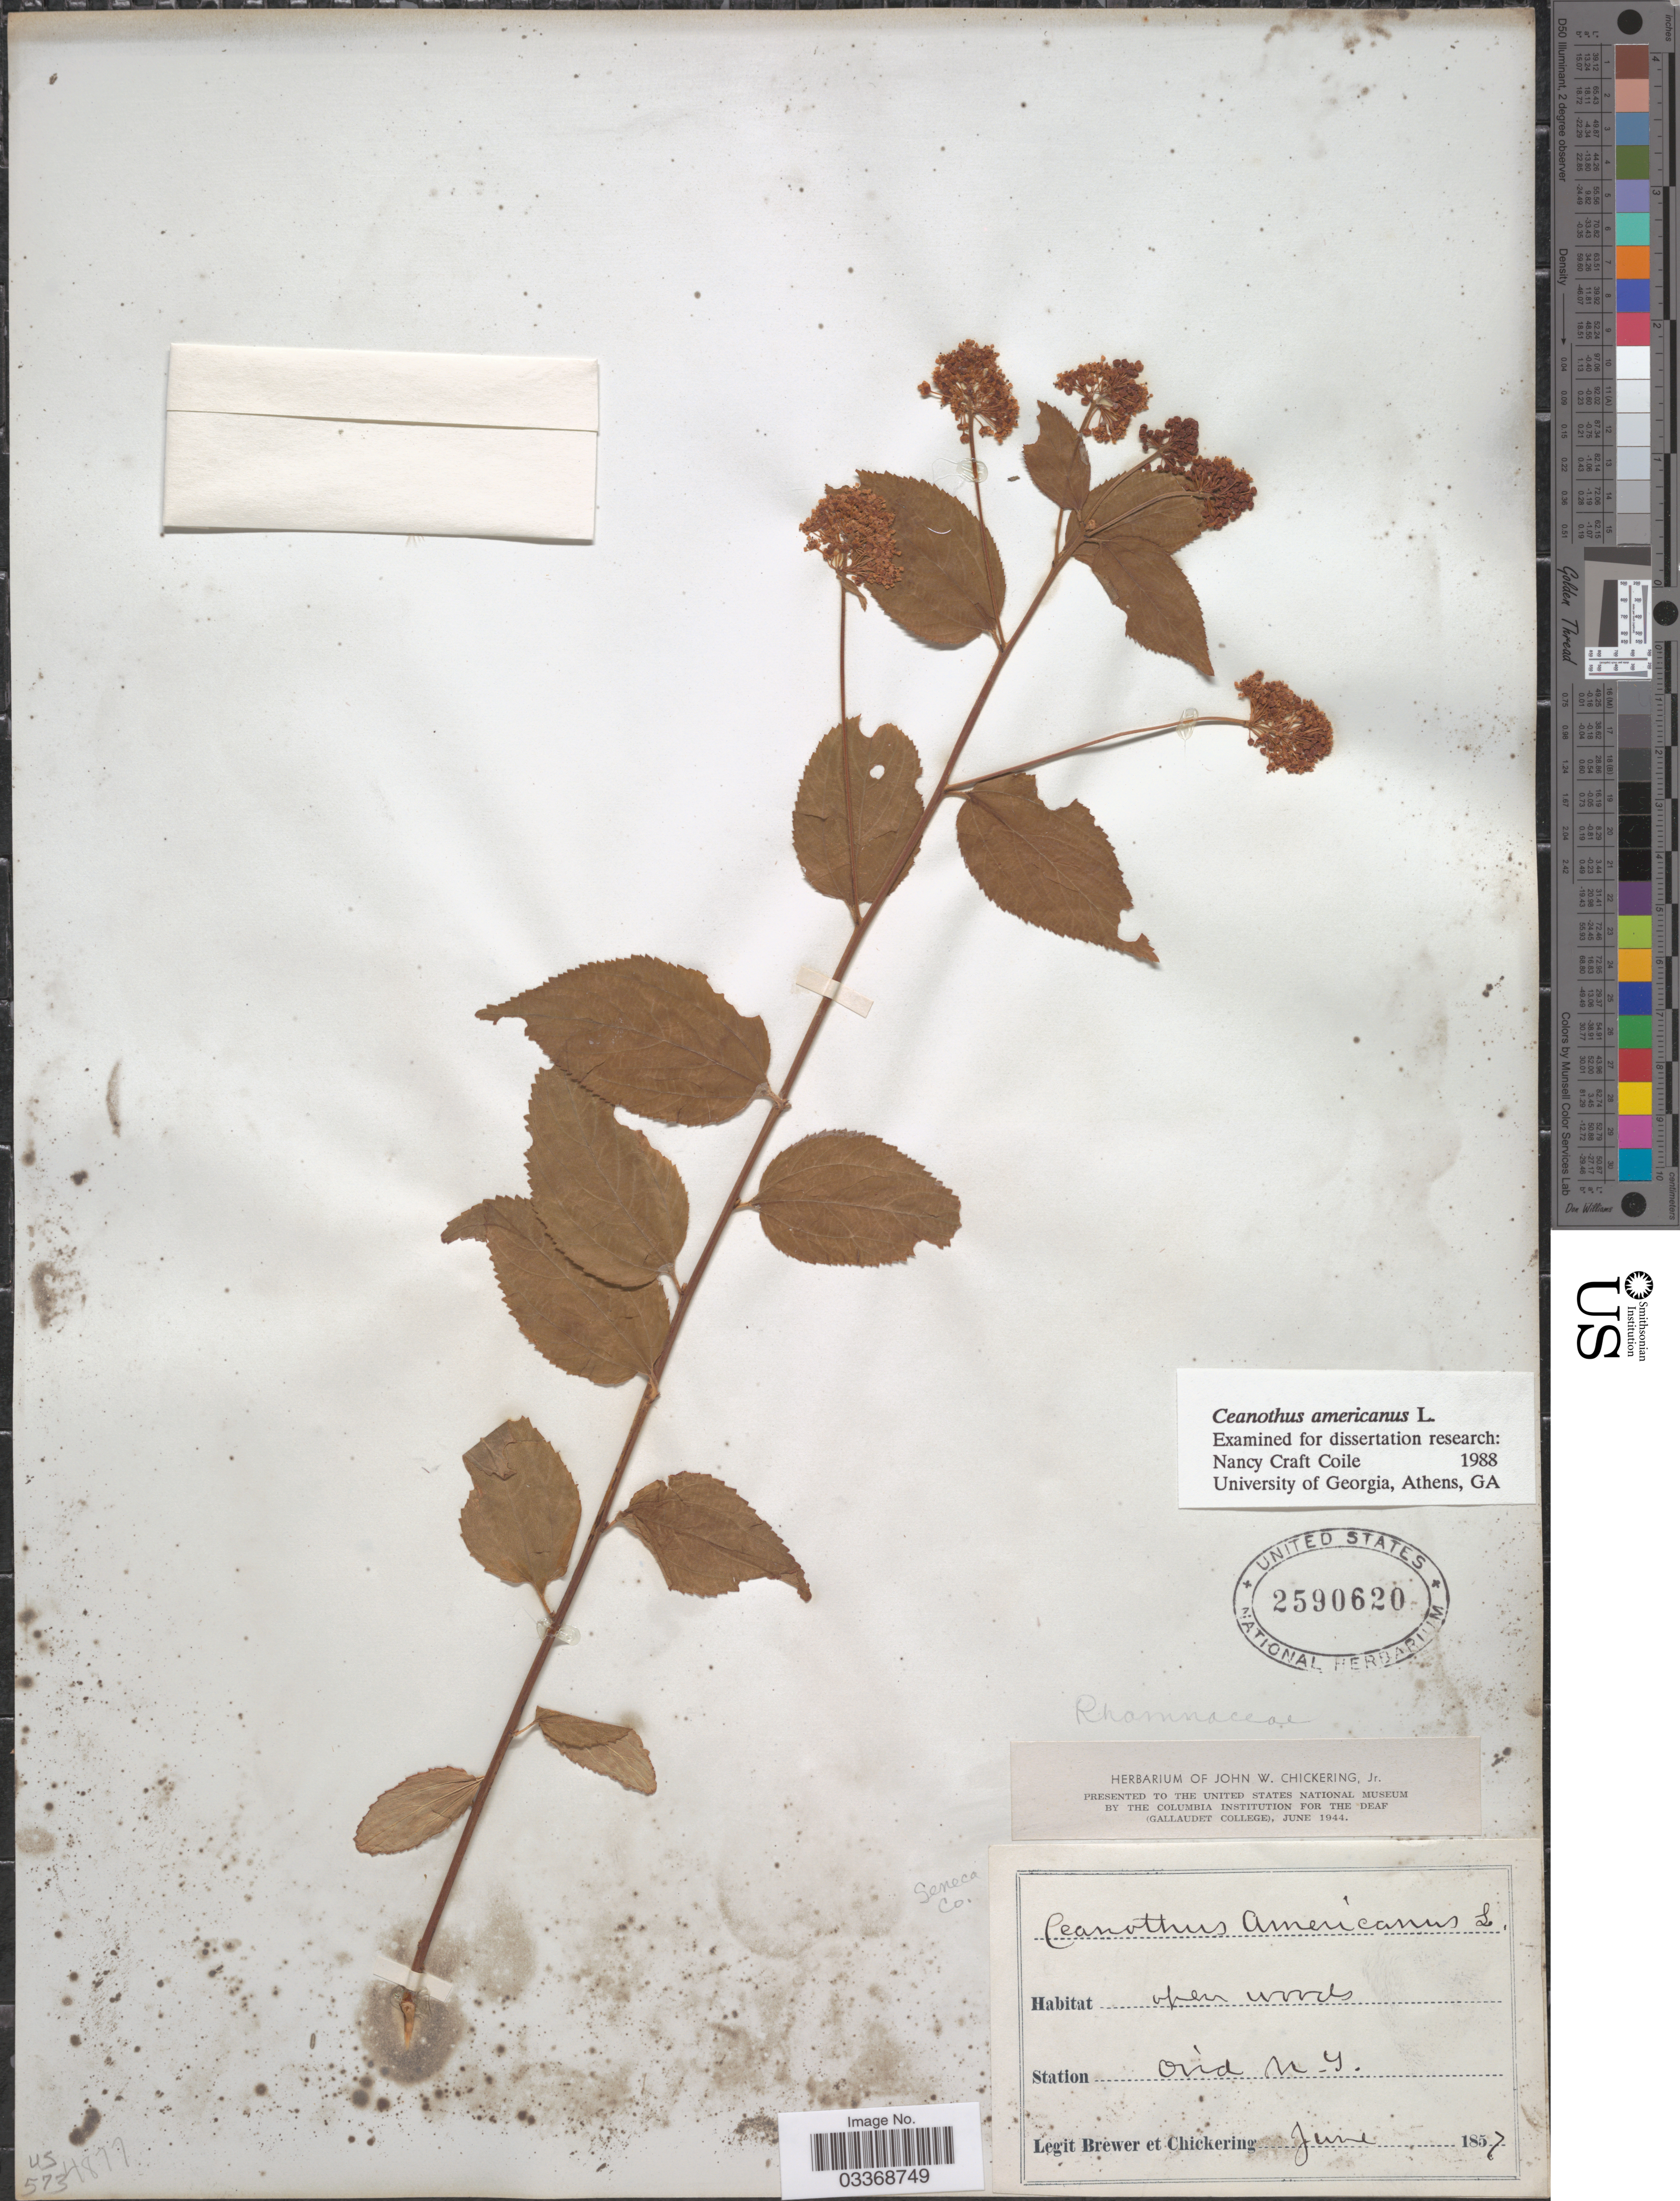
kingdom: Plantae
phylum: Tracheophyta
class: Magnoliopsida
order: Rosales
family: Rhamnaceae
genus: Ceanothus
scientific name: Ceanothus americanus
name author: L.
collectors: -. Brewer & -. Chickering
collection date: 1857-06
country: United States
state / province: New York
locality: Ovid, Seneca Co.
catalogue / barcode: US 2590620